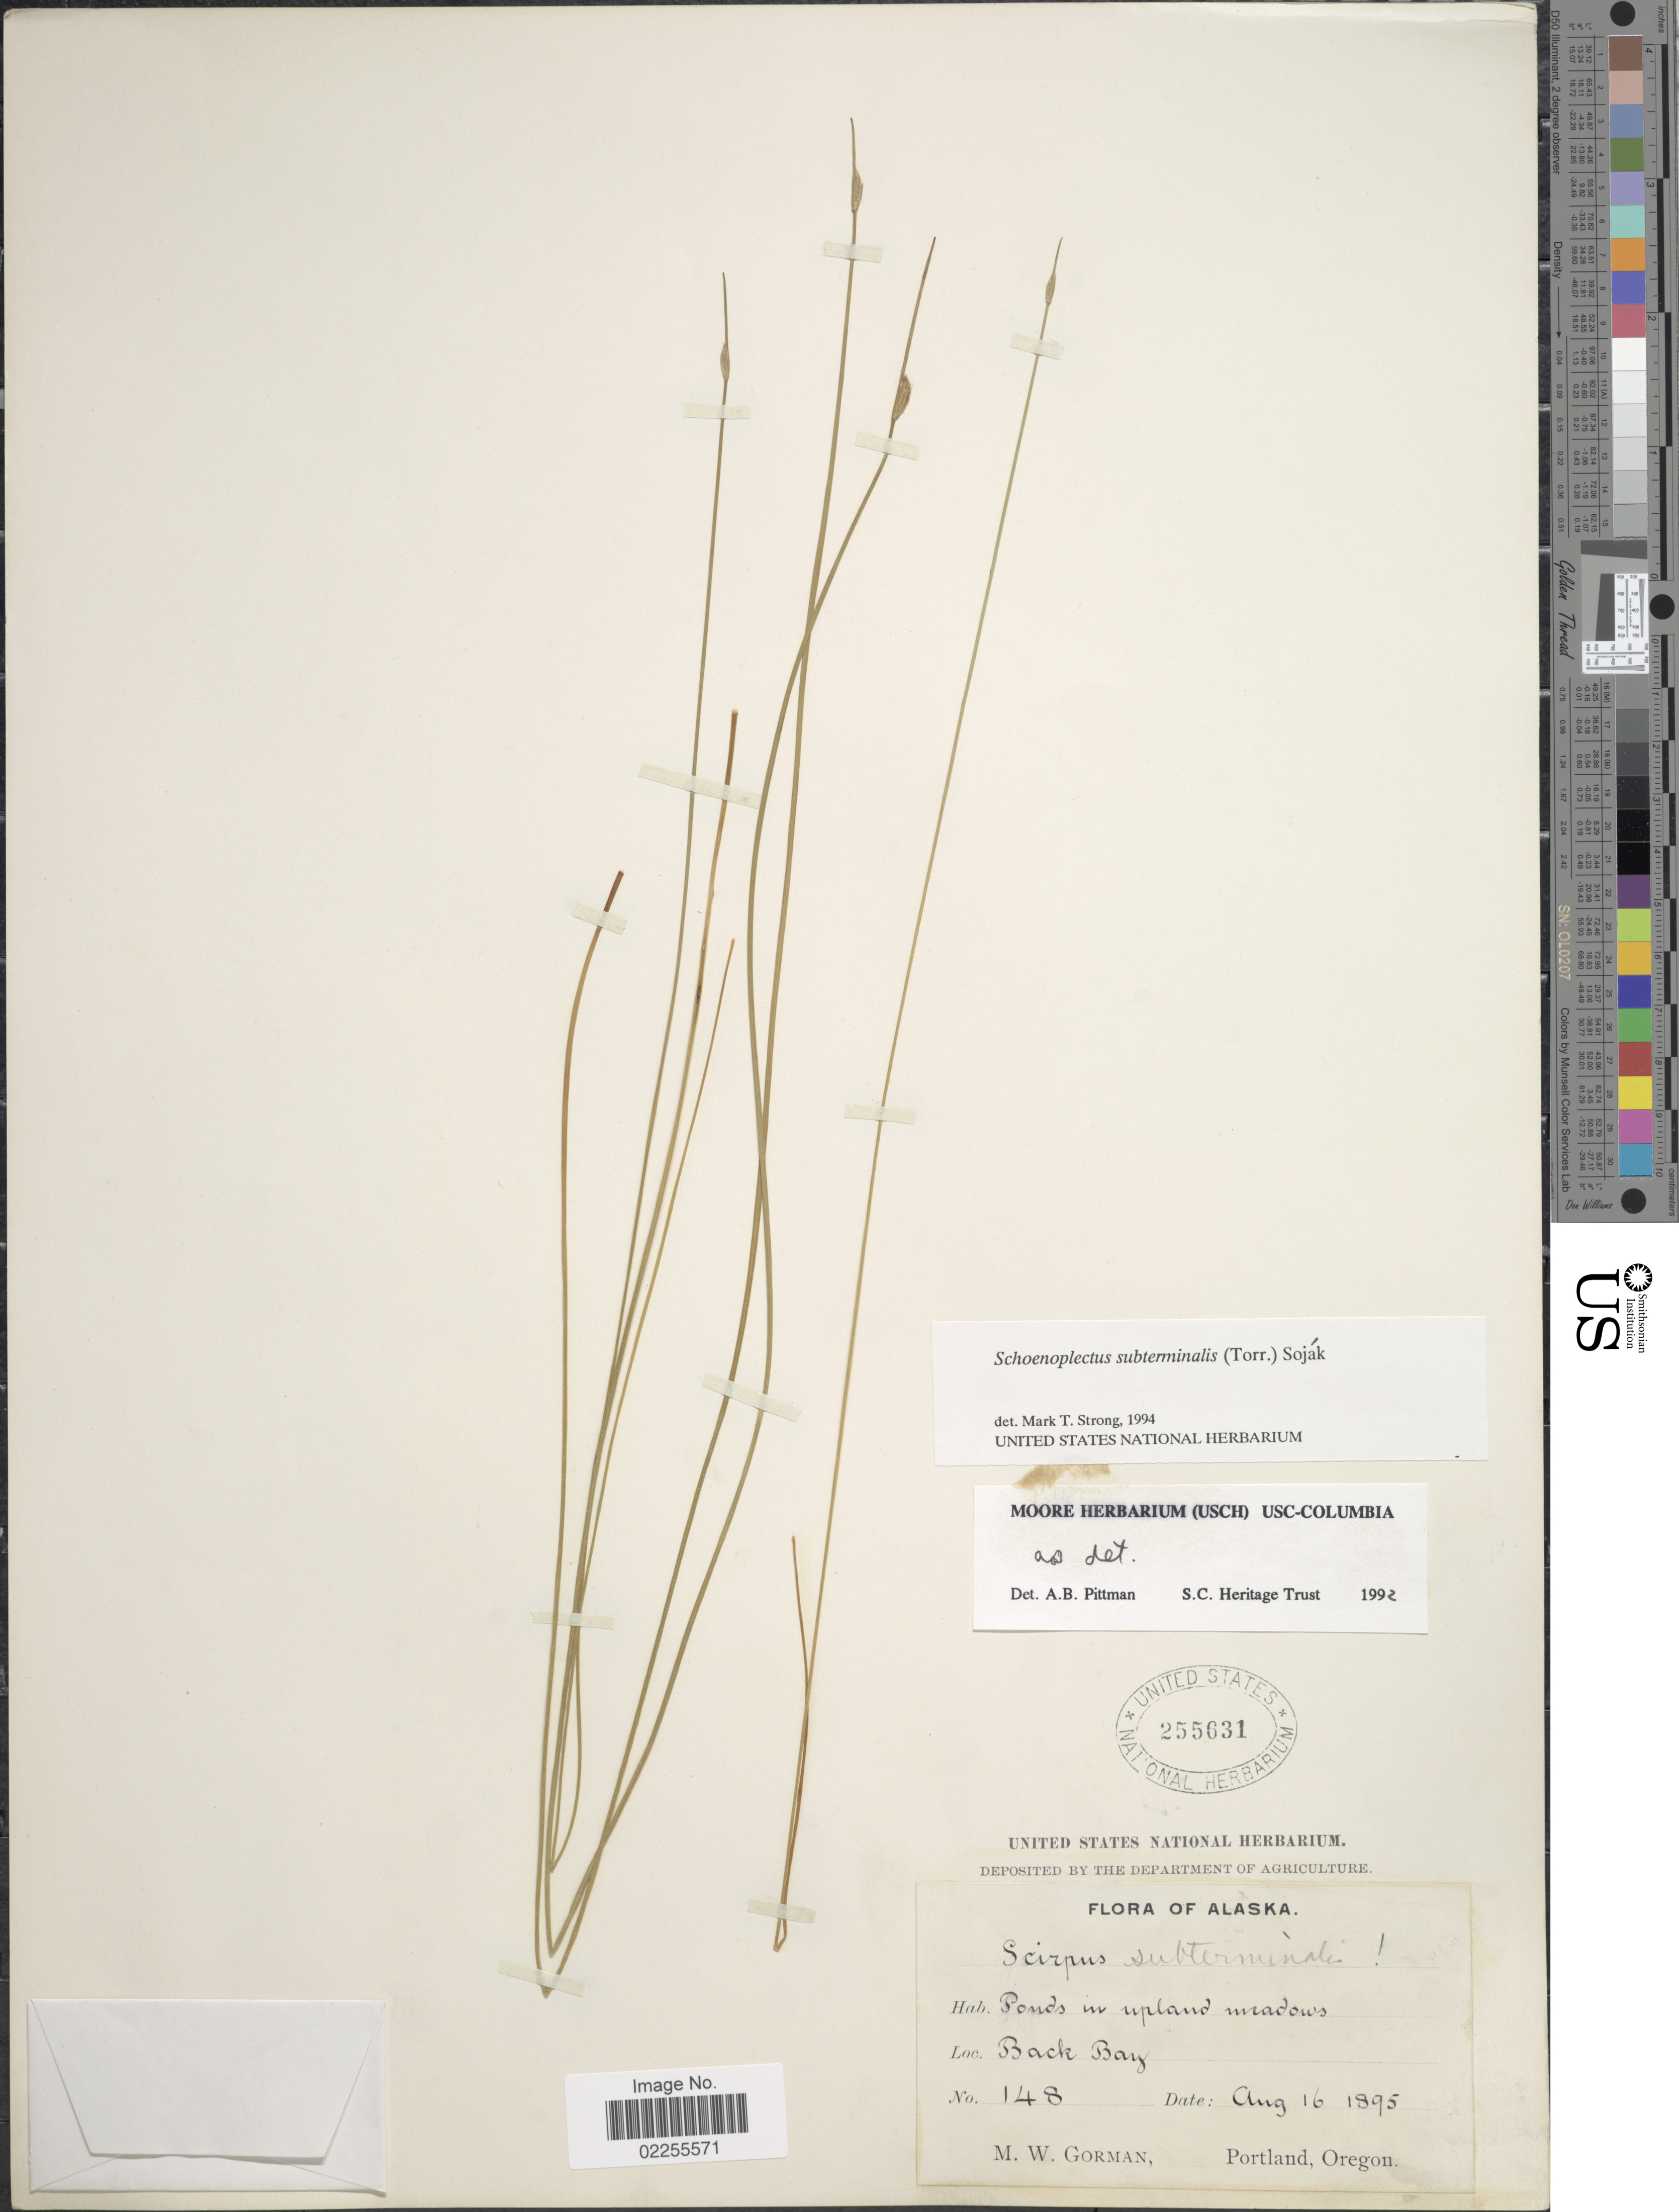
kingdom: Plantae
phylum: Tracheophyta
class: Liliopsida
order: Poales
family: Cyperaceae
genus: Schoenoplectus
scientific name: Schoenoplectus subterminalis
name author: (Torr.) Soják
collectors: M. W. Gorman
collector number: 148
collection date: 1895-08-16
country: United States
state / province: Alaska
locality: Ponds in upland meadows, Back Bay.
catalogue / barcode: US 255631